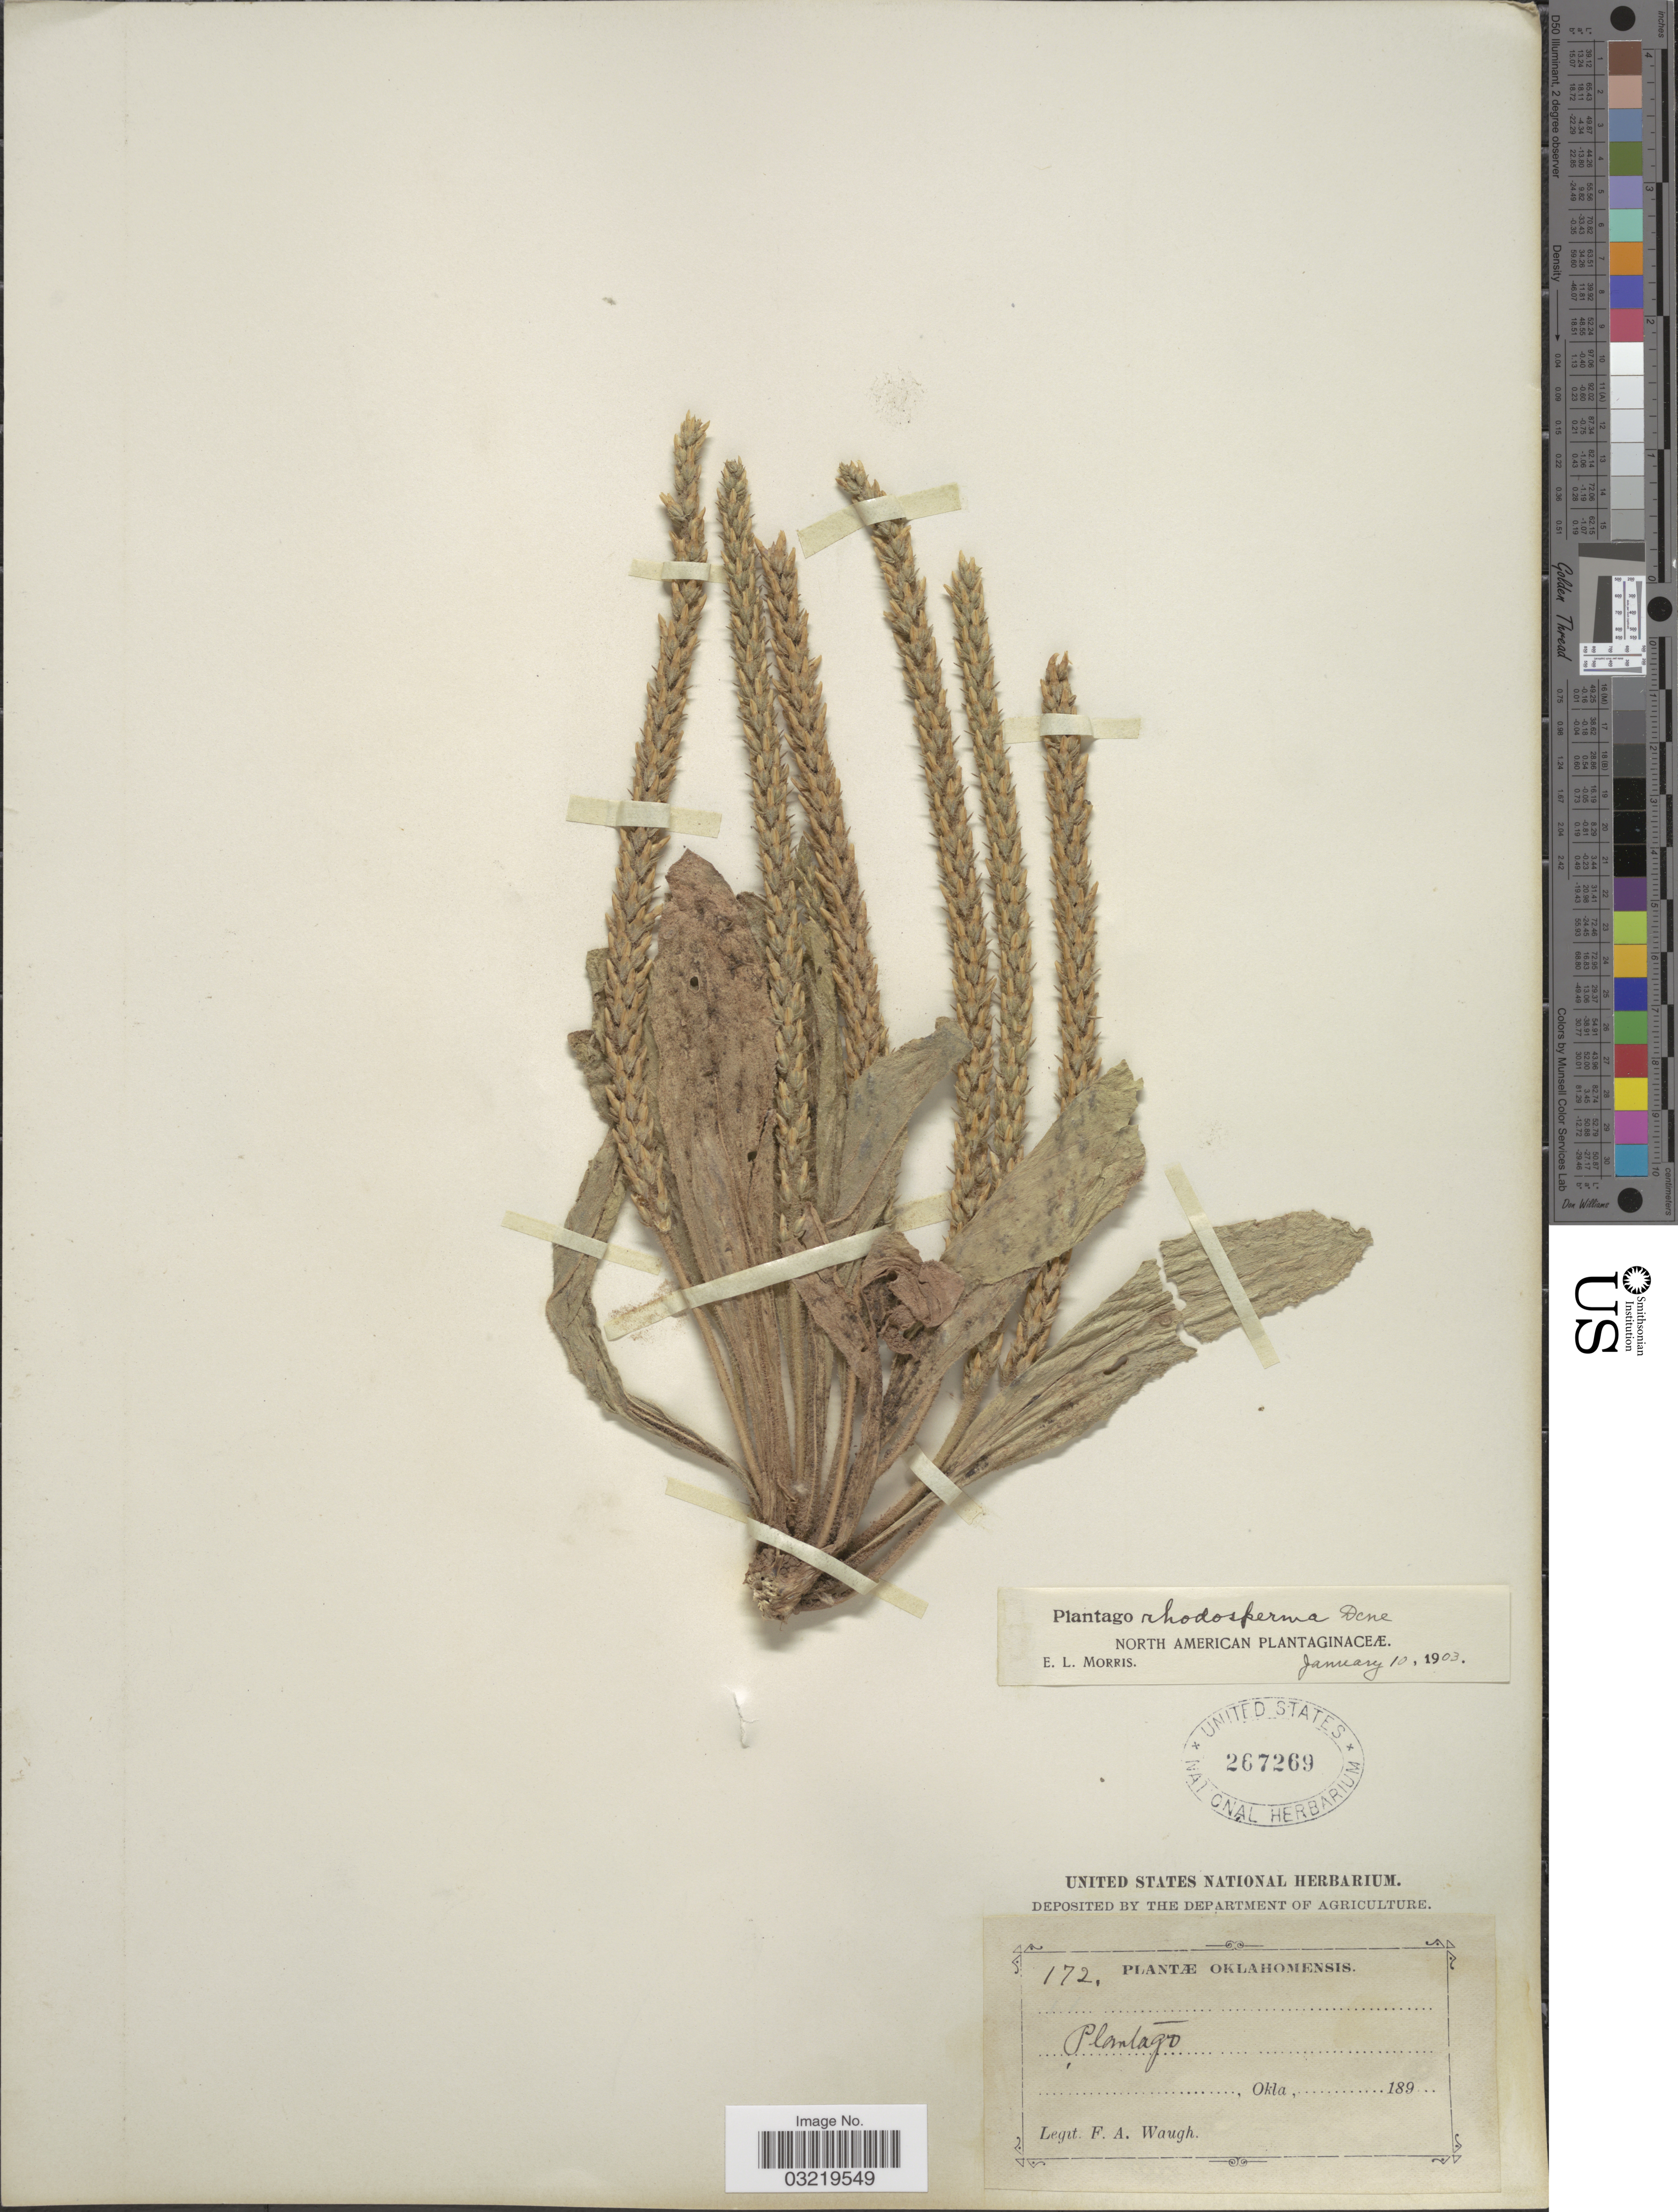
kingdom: Plantae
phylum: Tracheophyta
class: Magnoliopsida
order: Lamiales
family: Plantaginaceae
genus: Plantago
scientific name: Plantago rhodosperma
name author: Decne.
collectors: F. Waugh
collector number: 172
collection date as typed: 189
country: United States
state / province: Oklahoma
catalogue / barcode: US 267269